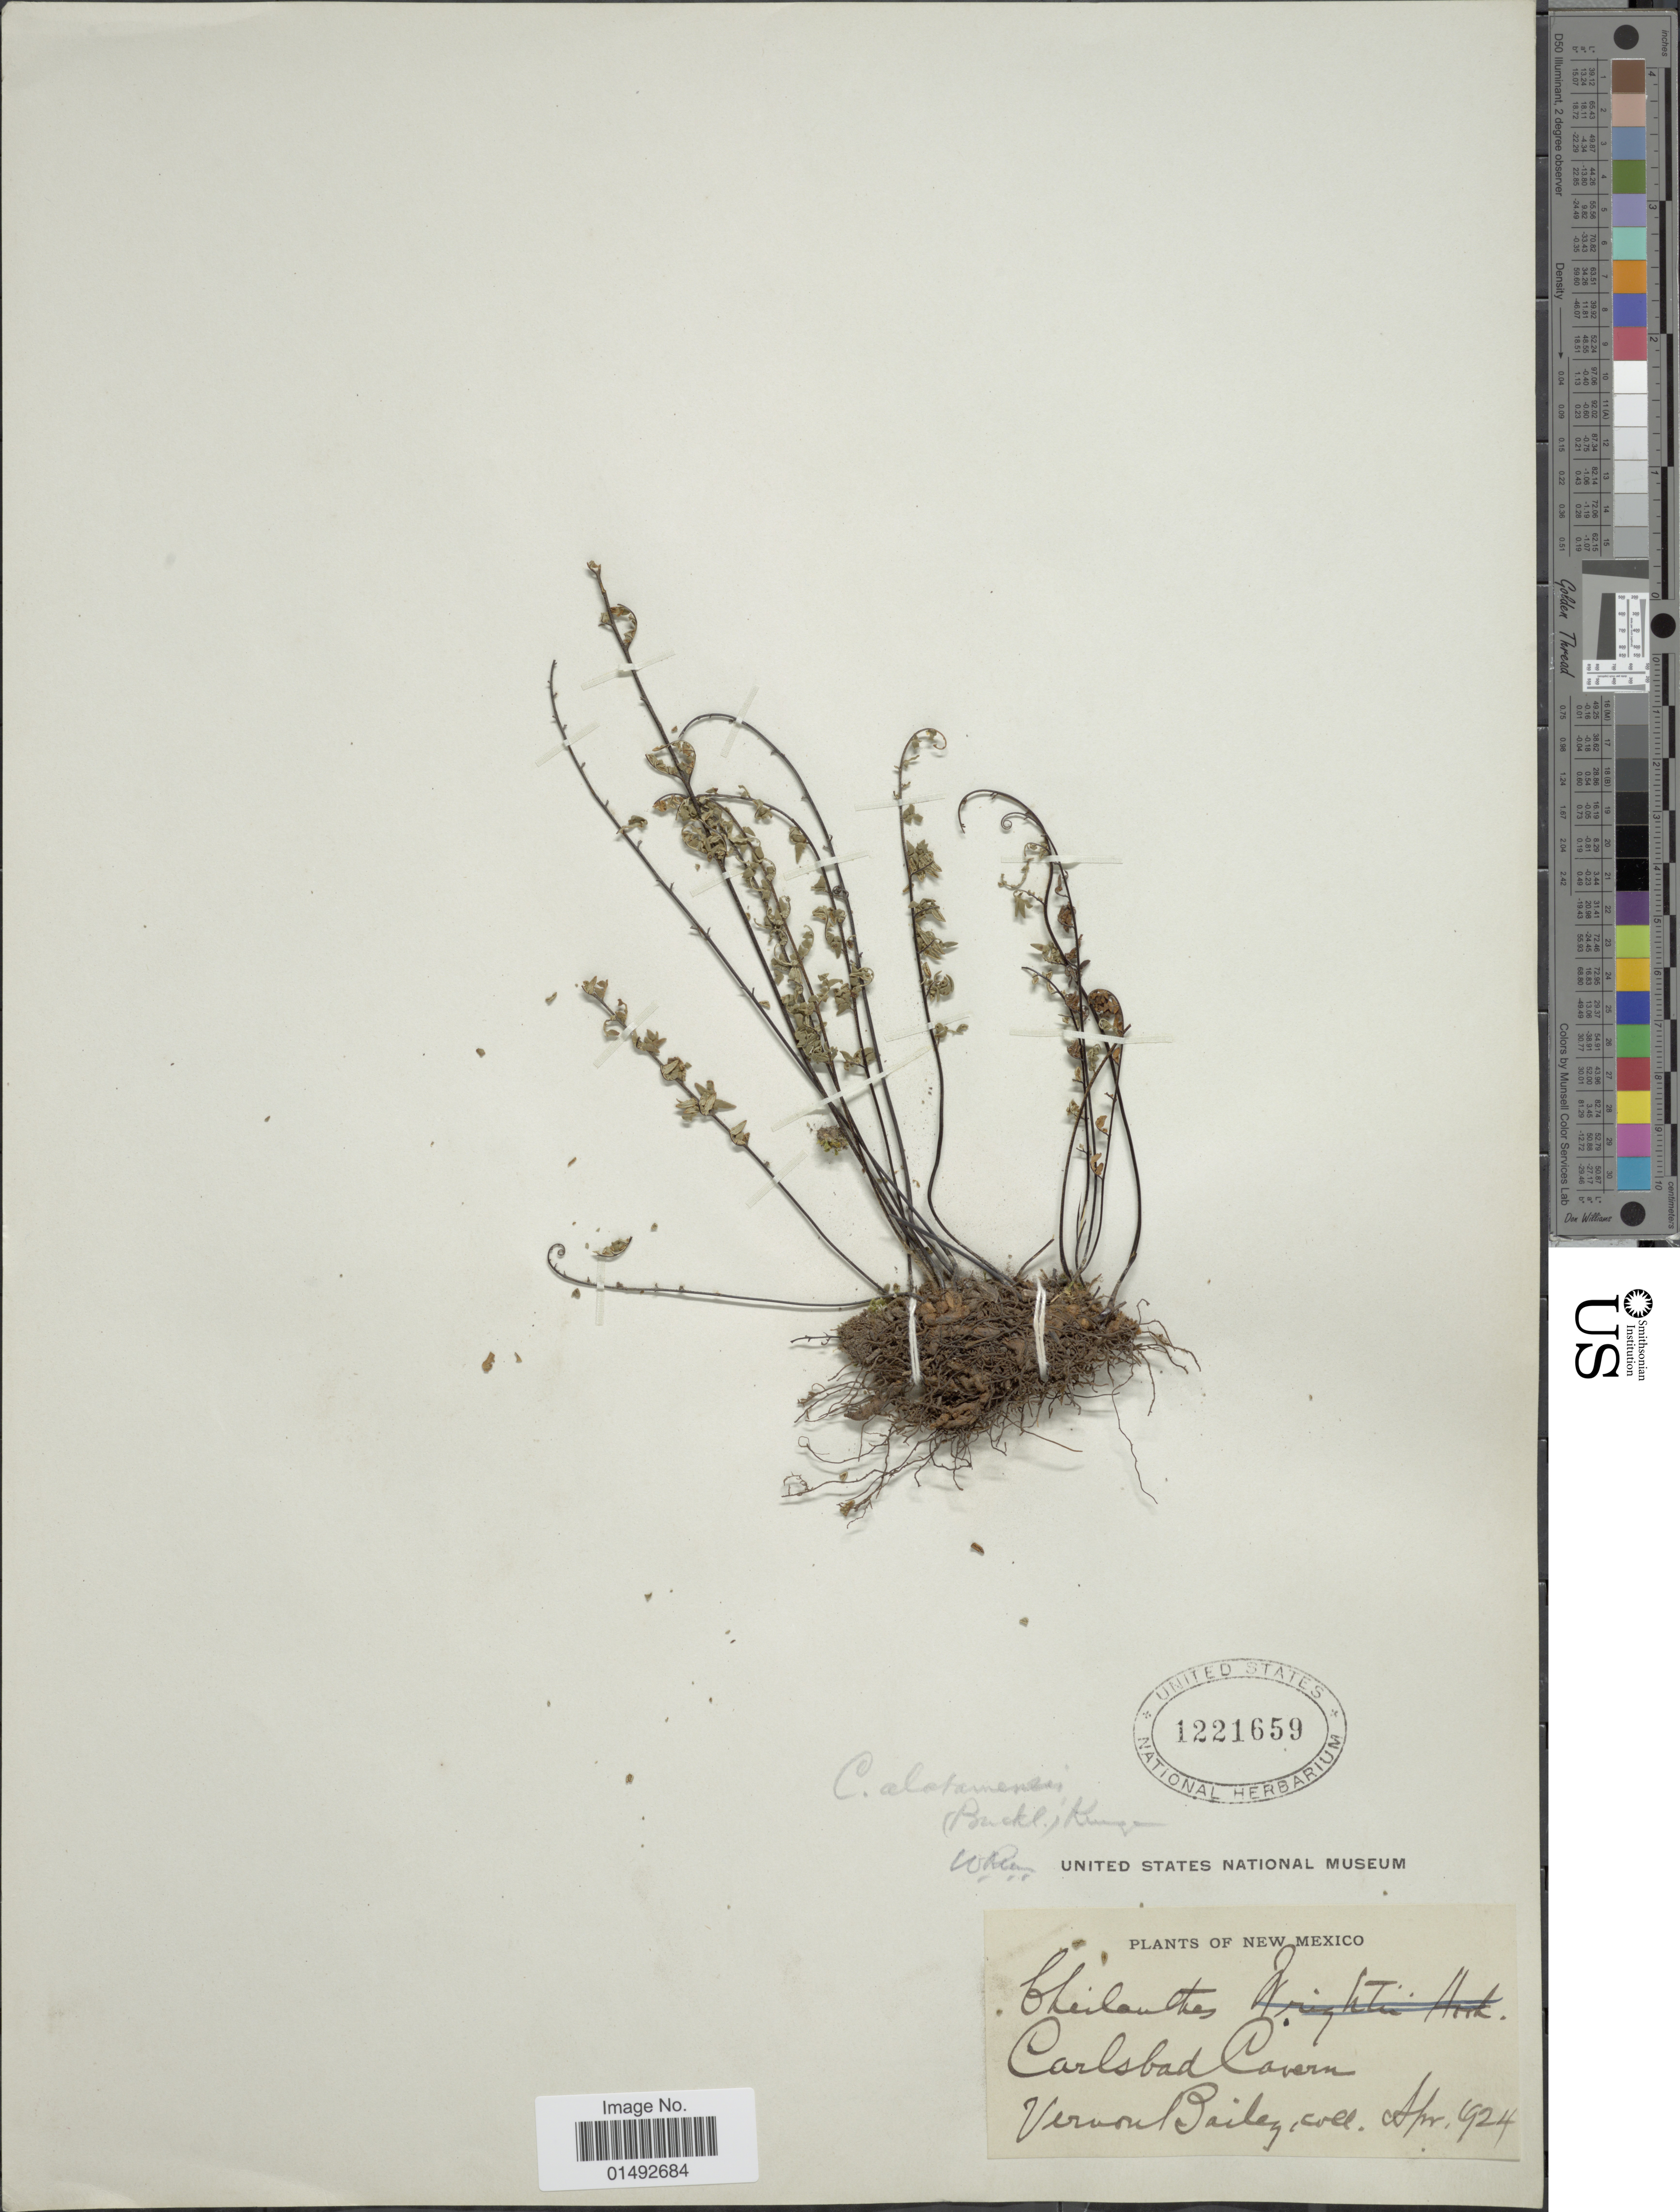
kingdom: Plantae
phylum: Tracheophyta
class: Polypodiopsida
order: Polypodiales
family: Pteridaceae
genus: Myriopteris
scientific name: Myriopteris alabamensis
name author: (Buckley) Grusz & Windham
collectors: V. O. Bailey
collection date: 1924-04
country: United States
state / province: New Mexico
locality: Carlsbad Cavern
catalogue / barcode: US 1221659